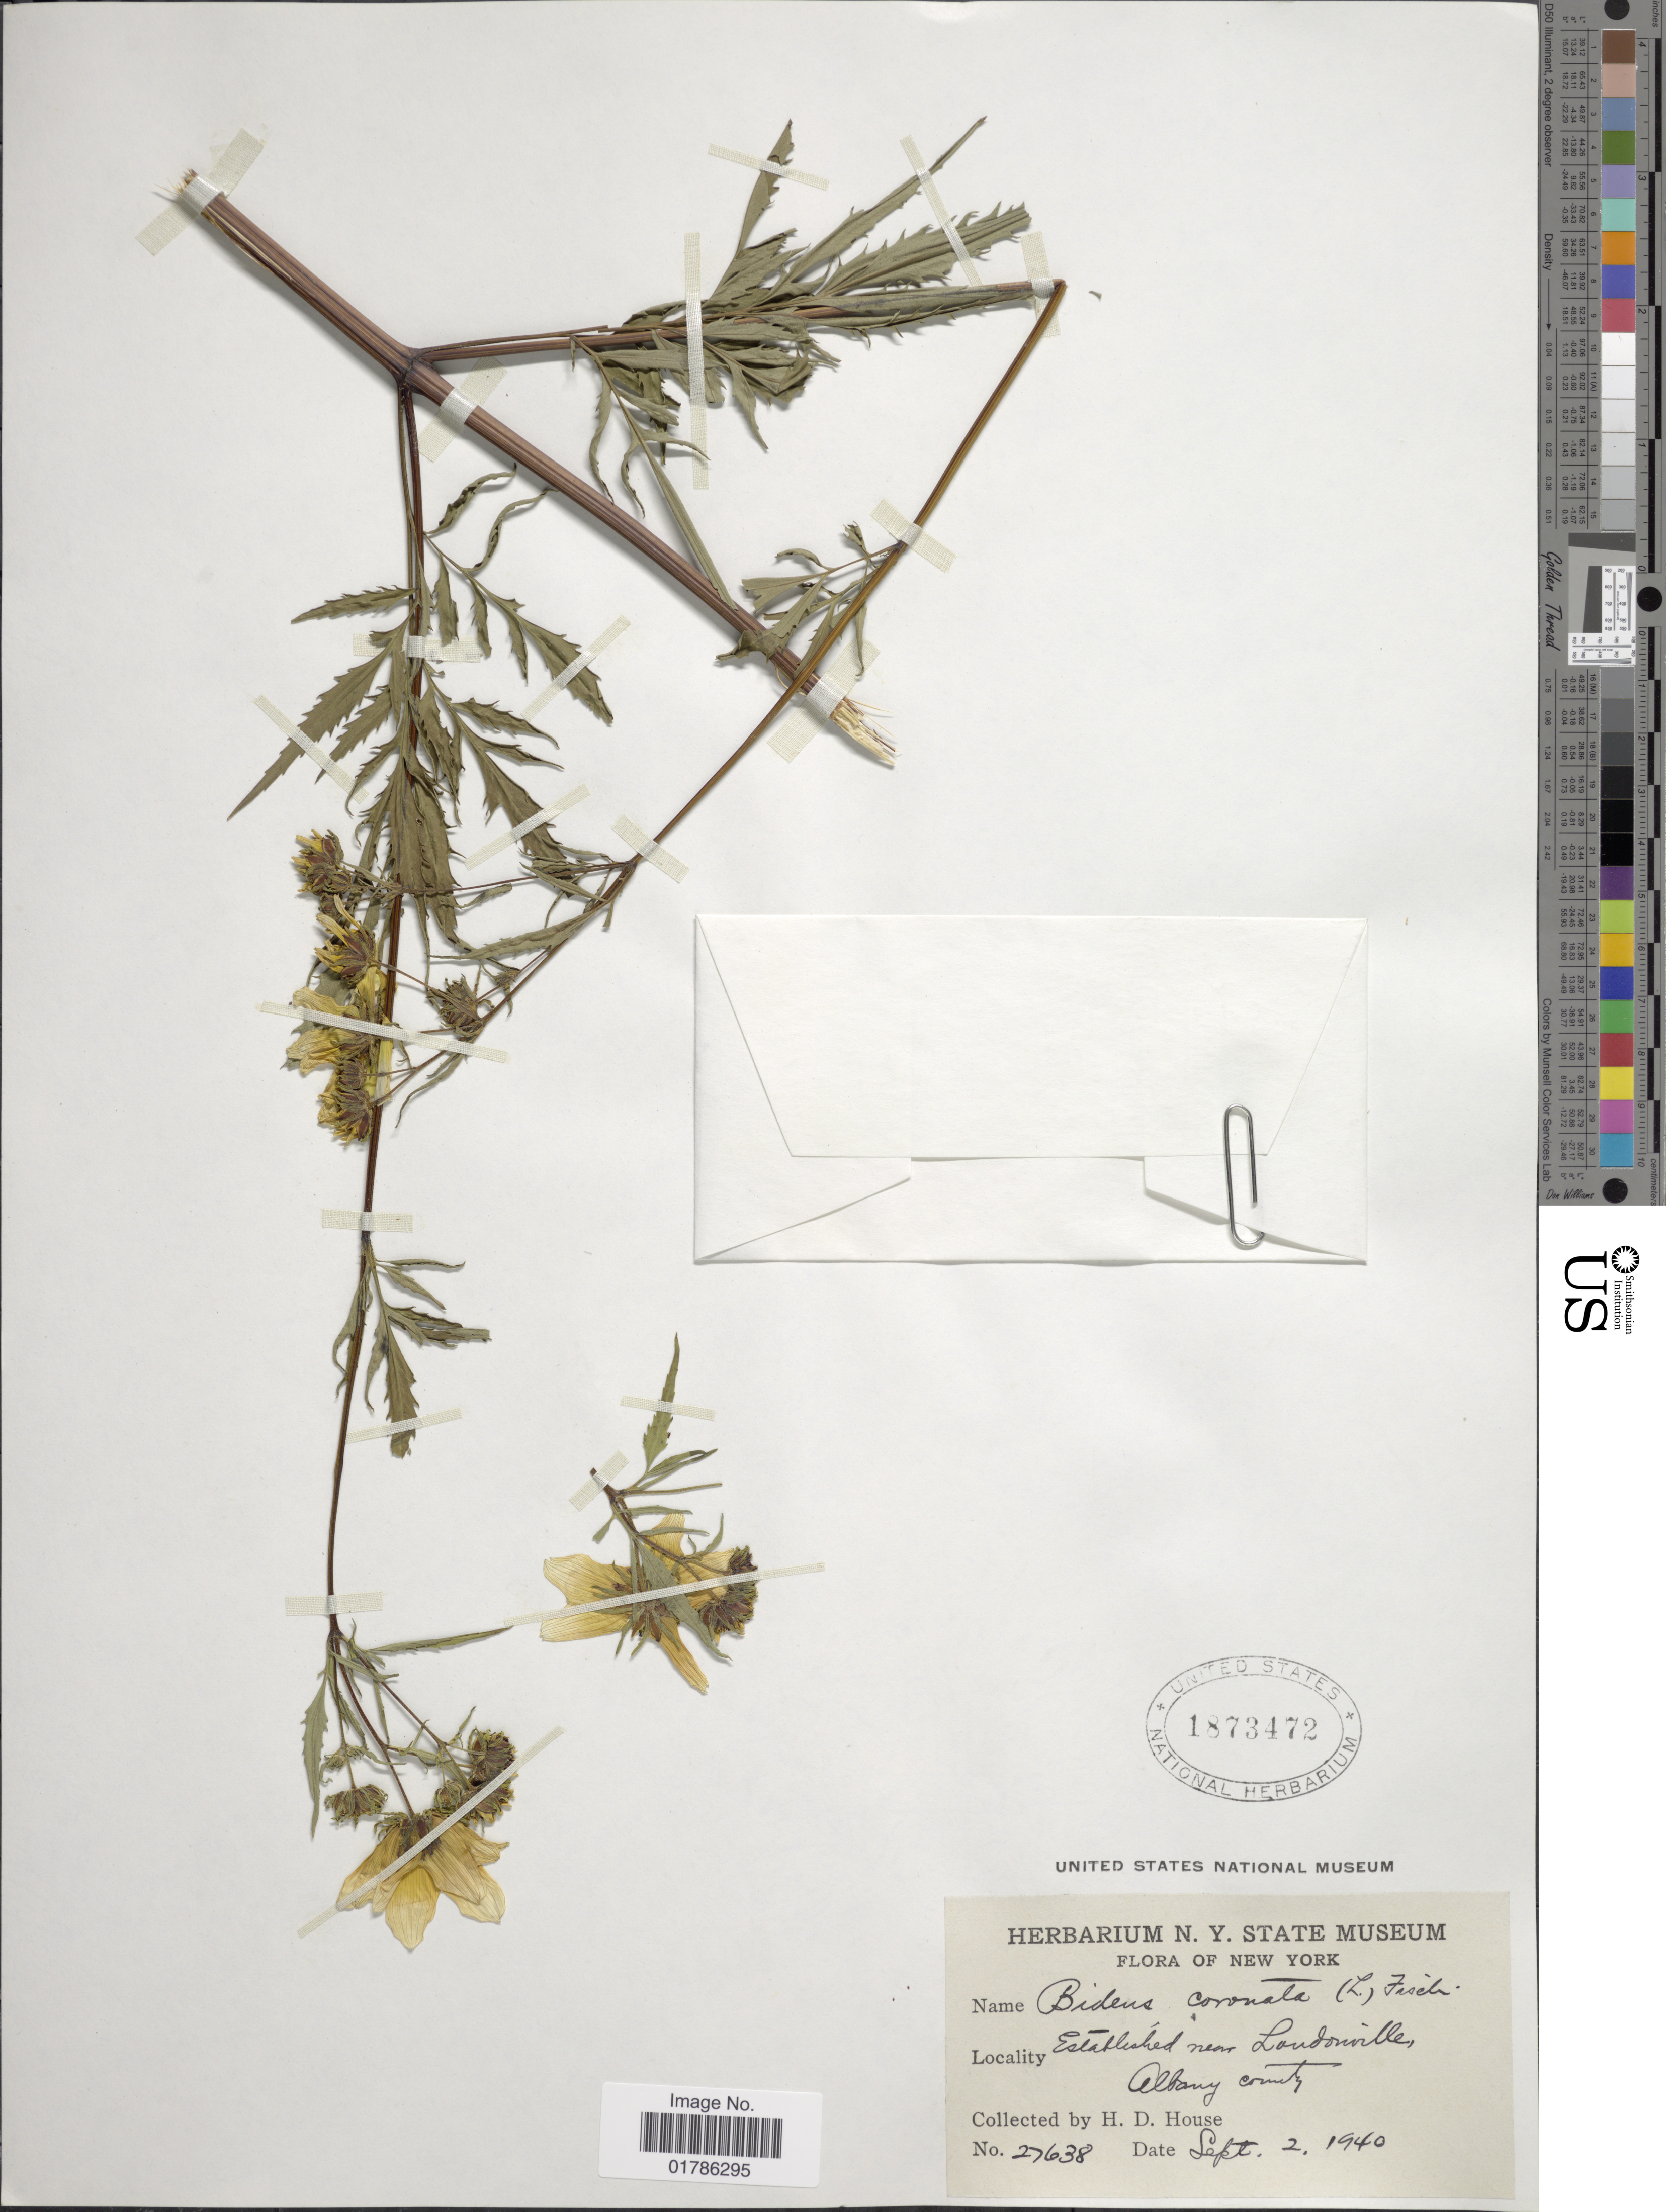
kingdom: Plantae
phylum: Tracheophyta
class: Magnoliopsida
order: Asterales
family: Asteraceae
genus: Bidens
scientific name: Bidens coronata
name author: (L.) Britton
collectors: H. D. House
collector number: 27638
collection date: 1940-09-02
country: United States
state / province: New York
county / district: Albany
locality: Near Londonville, Albany County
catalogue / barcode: US 1873472